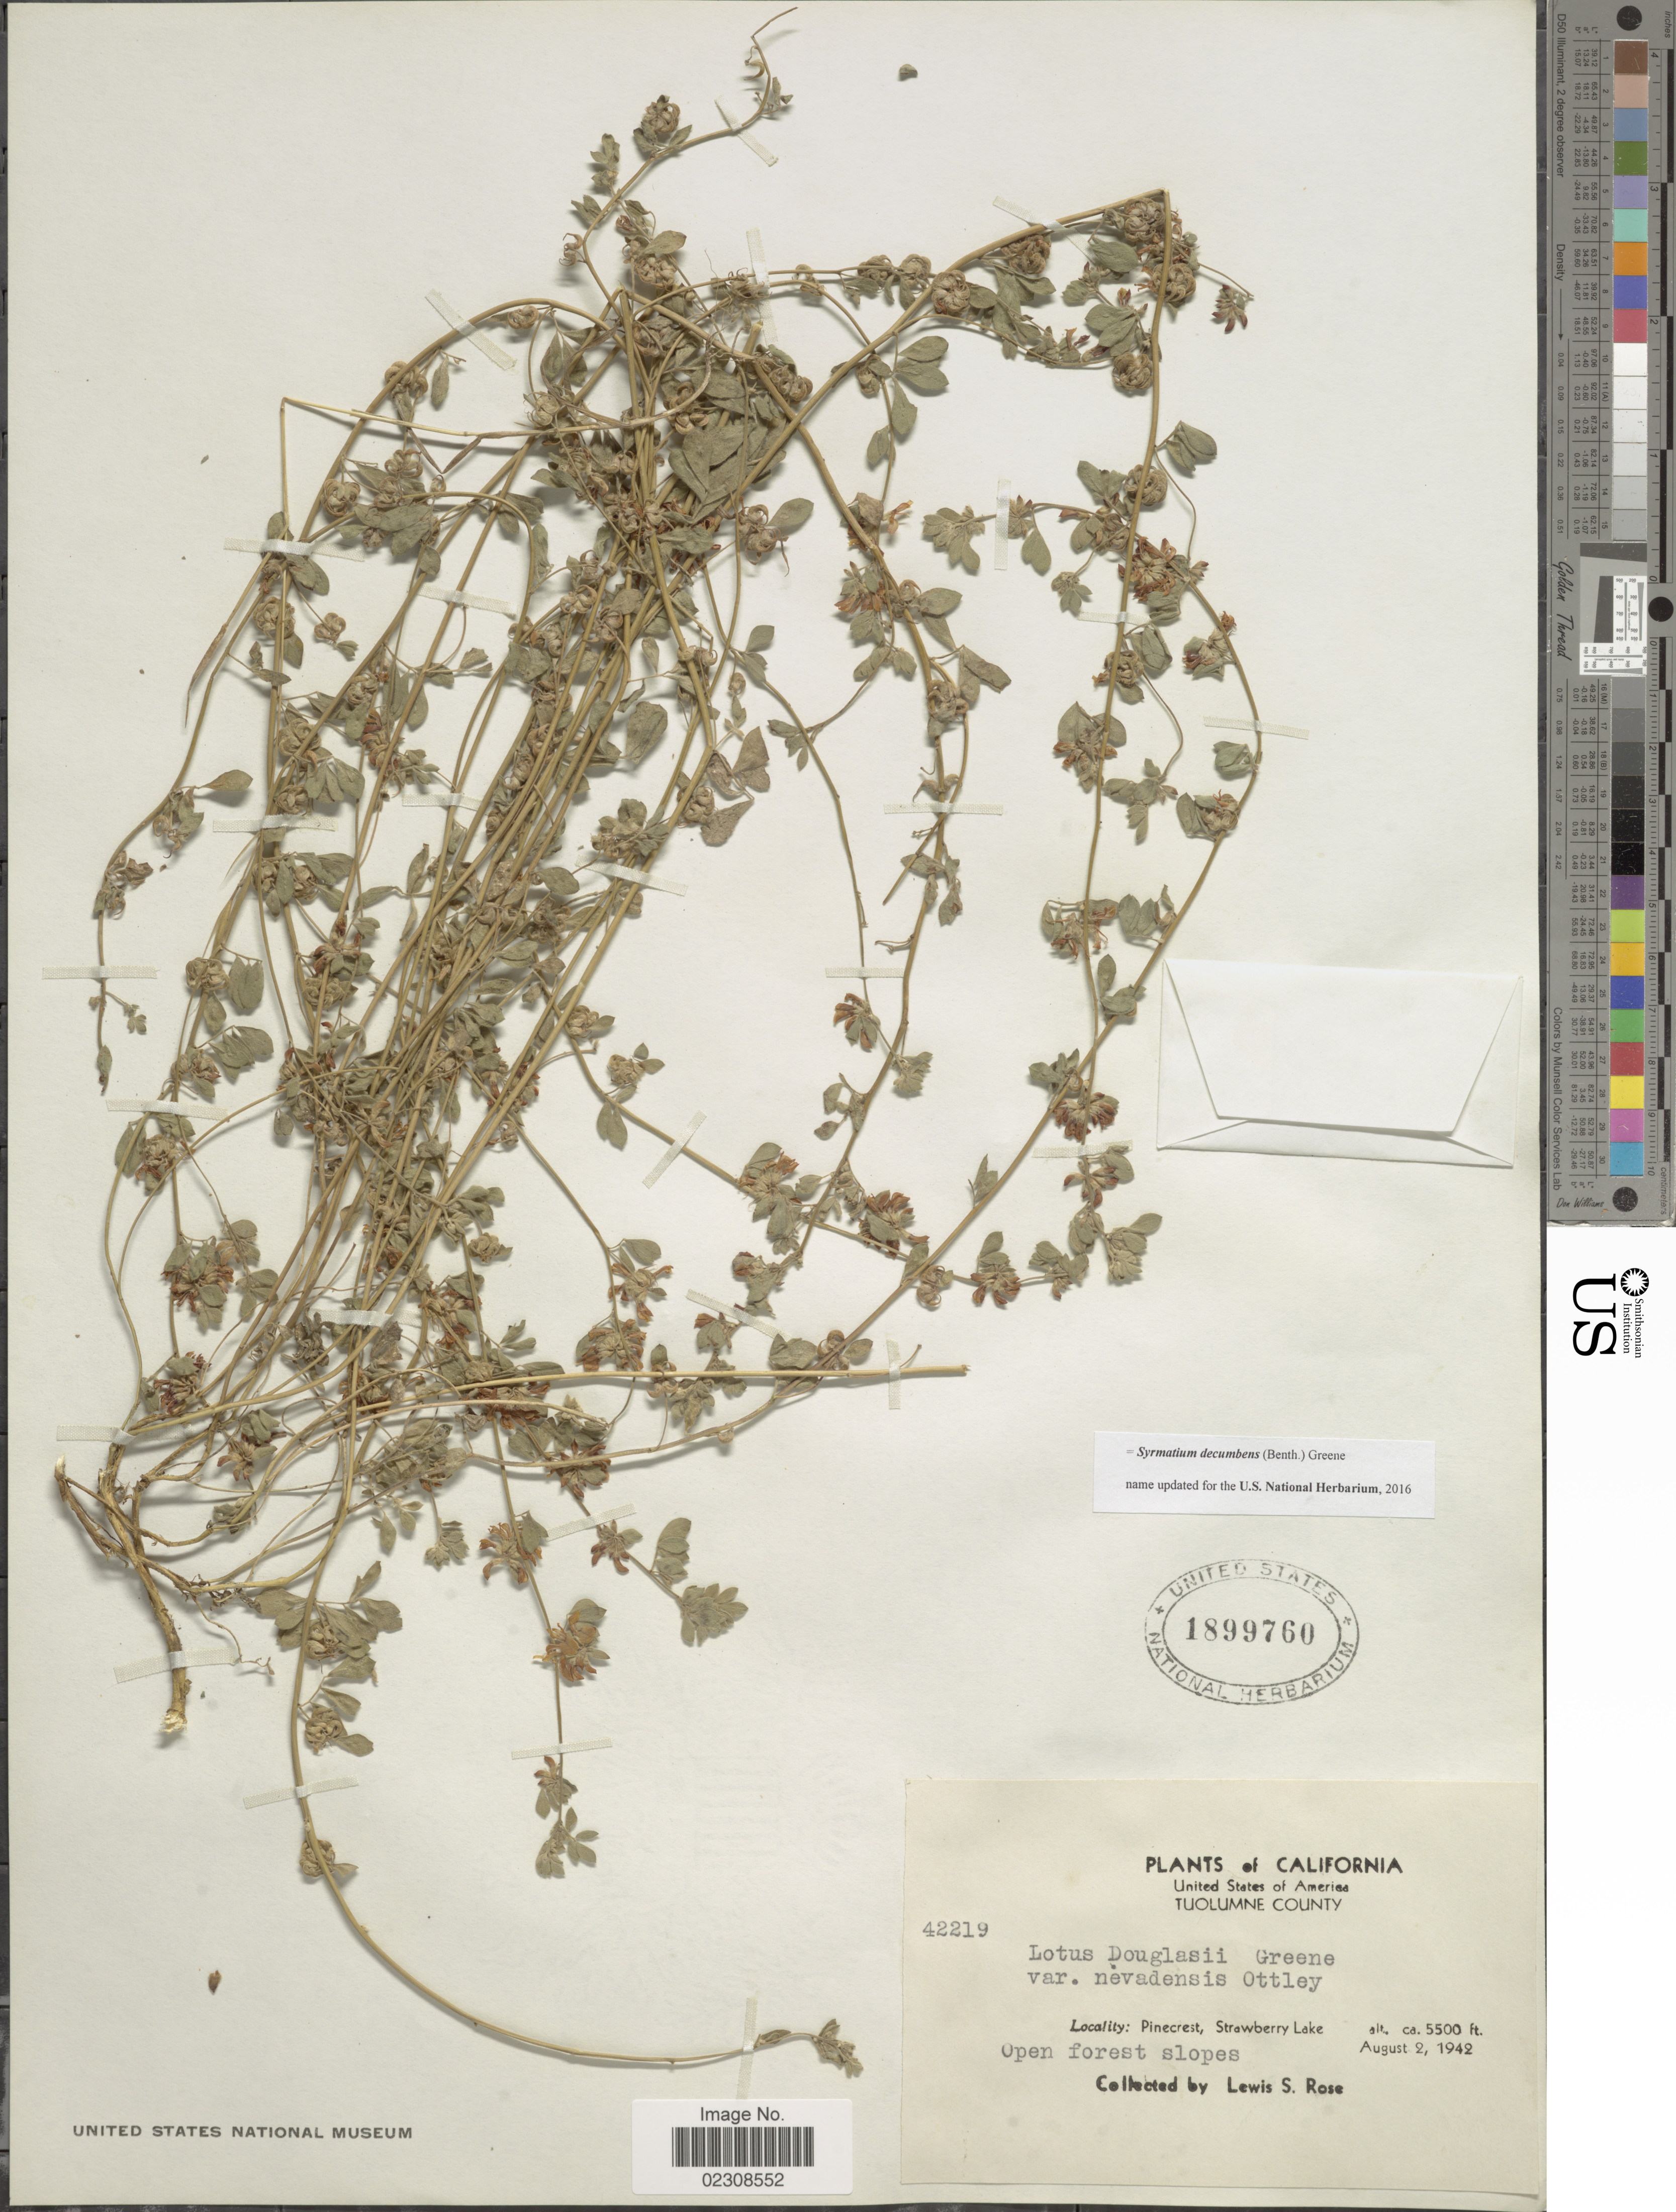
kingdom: Plantae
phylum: Tracheophyta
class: Magnoliopsida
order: Fabales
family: Fabaceae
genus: Syrmatium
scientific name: Syrmatium decumbens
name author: (Benth.) Greene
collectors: L. S. Rose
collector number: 42219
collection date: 1942-08-02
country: United States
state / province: California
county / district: Tuolumne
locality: Tuolumne County. Pinecrest, Strawberry Lake.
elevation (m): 1676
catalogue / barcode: US 1899760